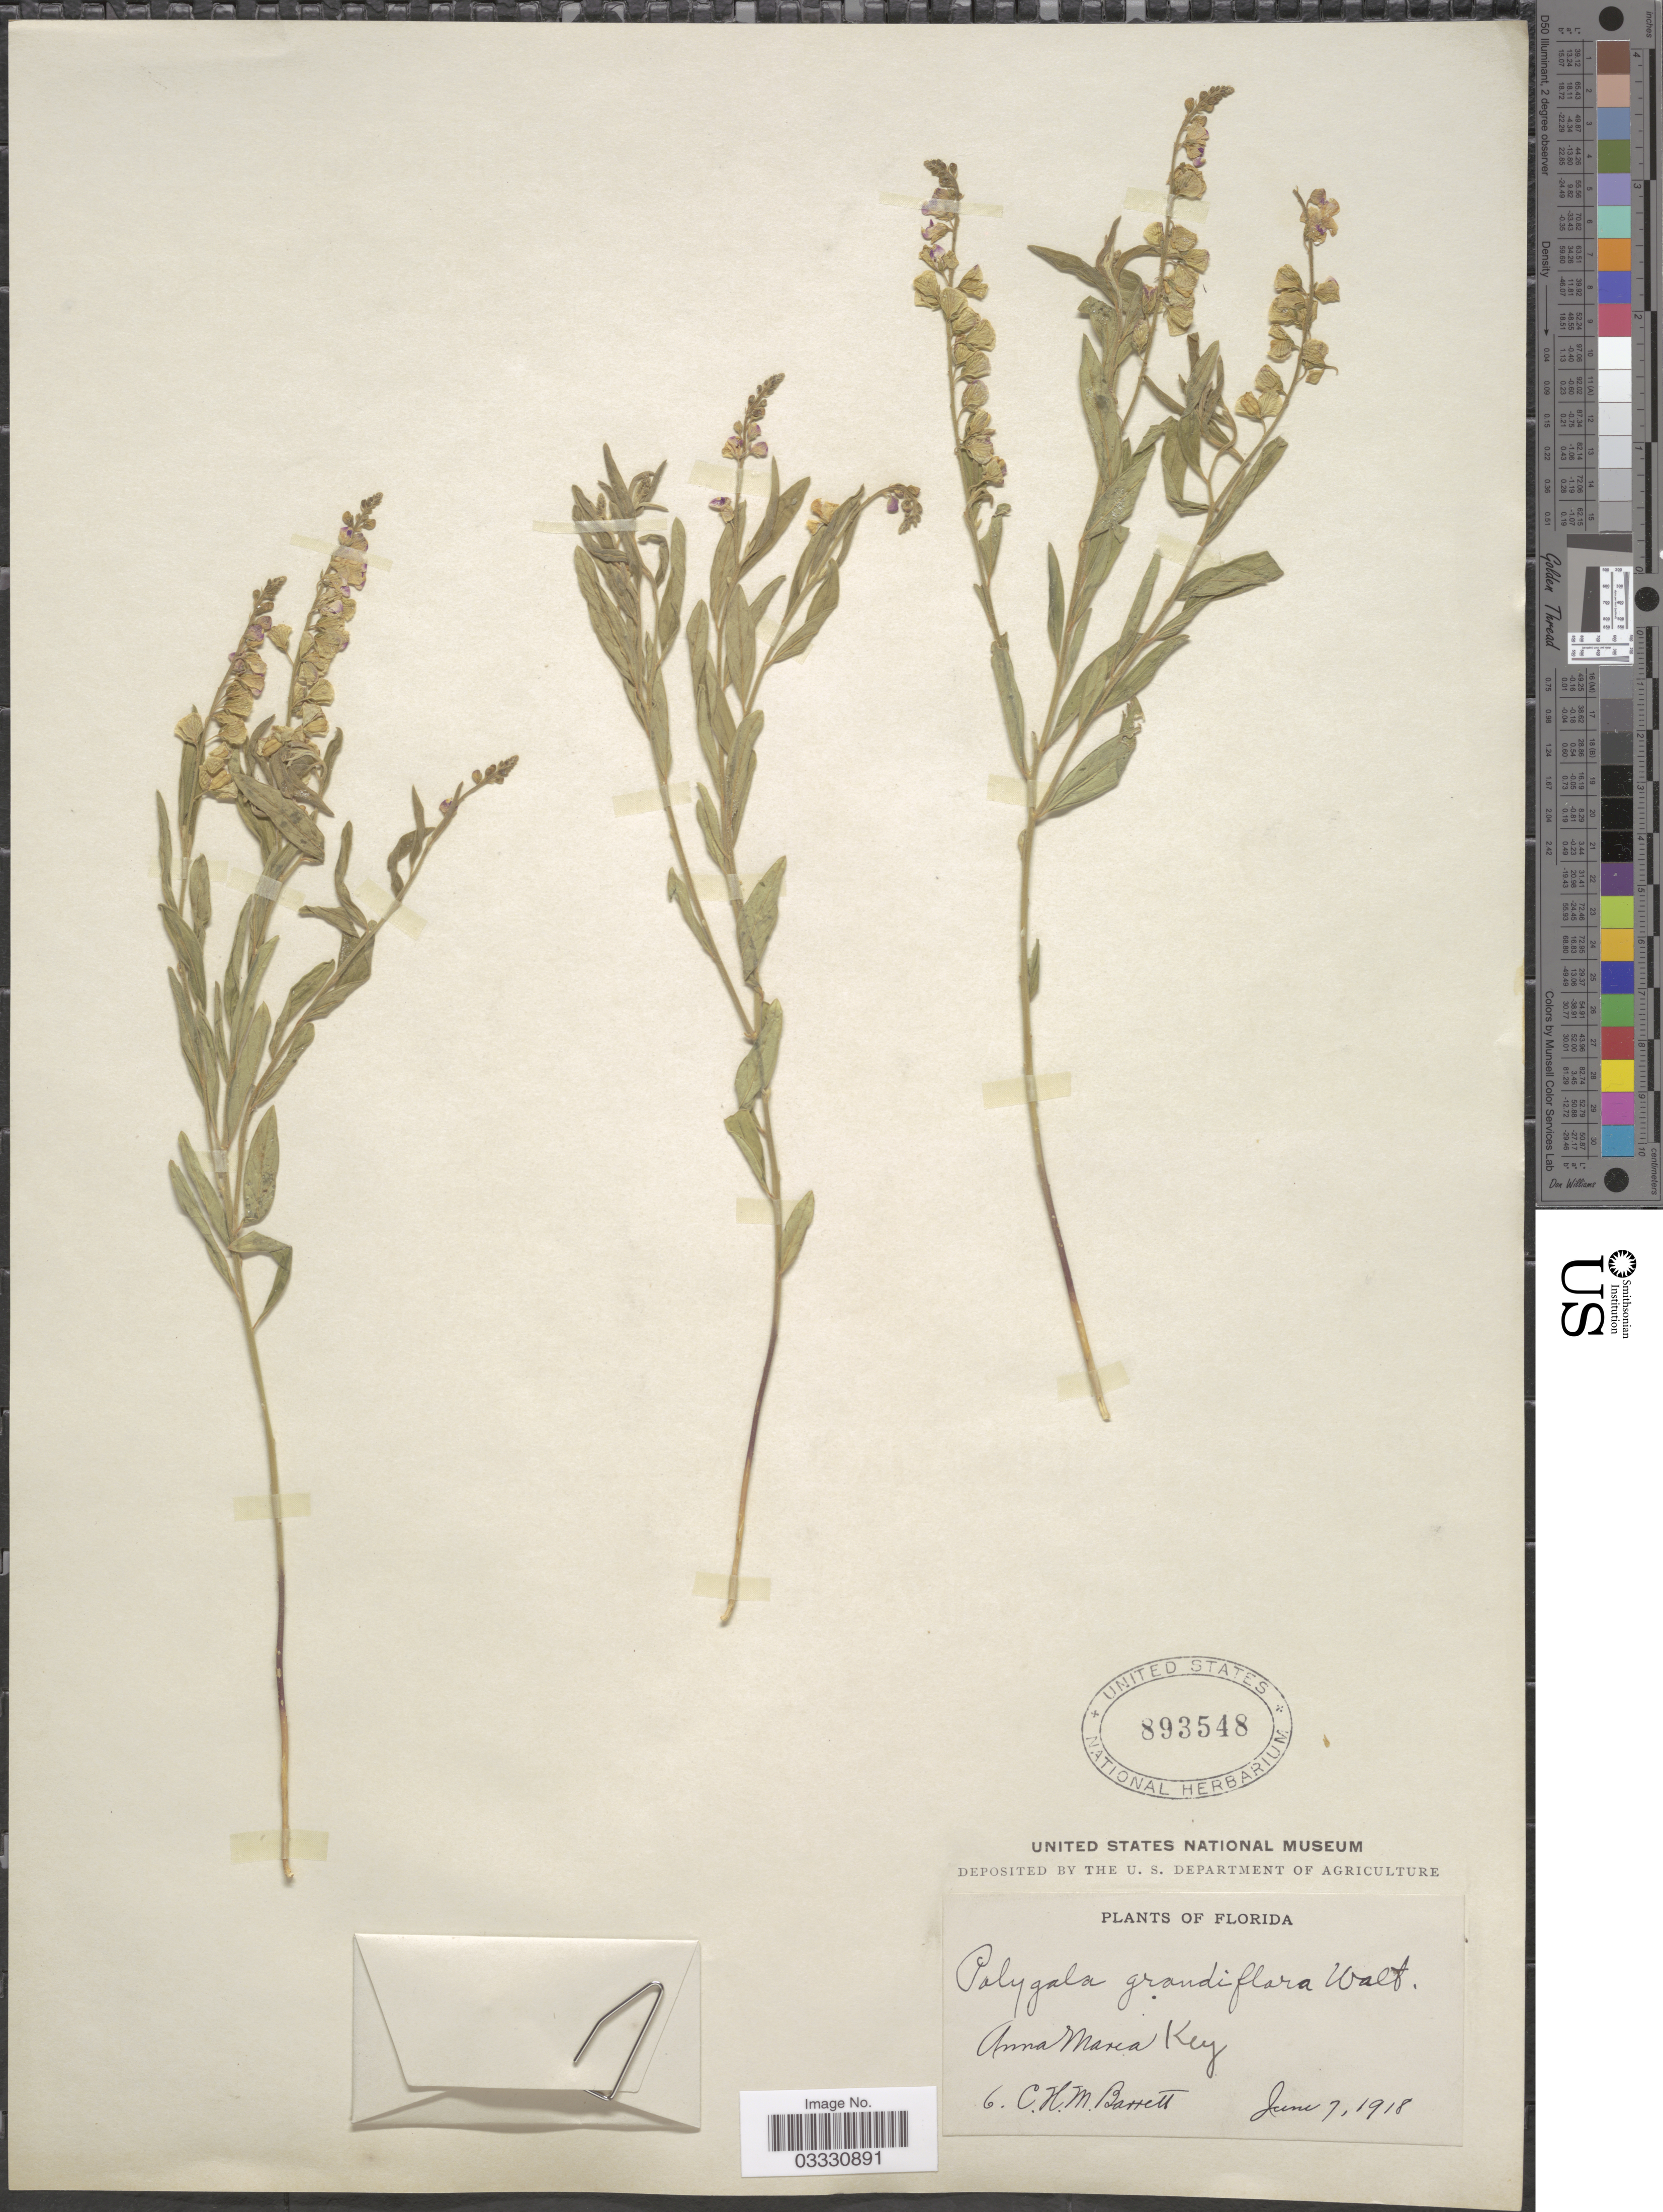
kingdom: Plantae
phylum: Tracheophyta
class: Magnoliopsida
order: Fabales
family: Polygalaceae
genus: Asemeia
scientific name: Asemeia grandiflora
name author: (Walter) Small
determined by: Strong, Mark T., (BOT), Smithsonian Institution - National Museum of Natural History (UNITED STATES)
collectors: C. Barrett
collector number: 6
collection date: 1918-06-07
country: United States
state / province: Florida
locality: Anna Maria Key.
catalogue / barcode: US 893548